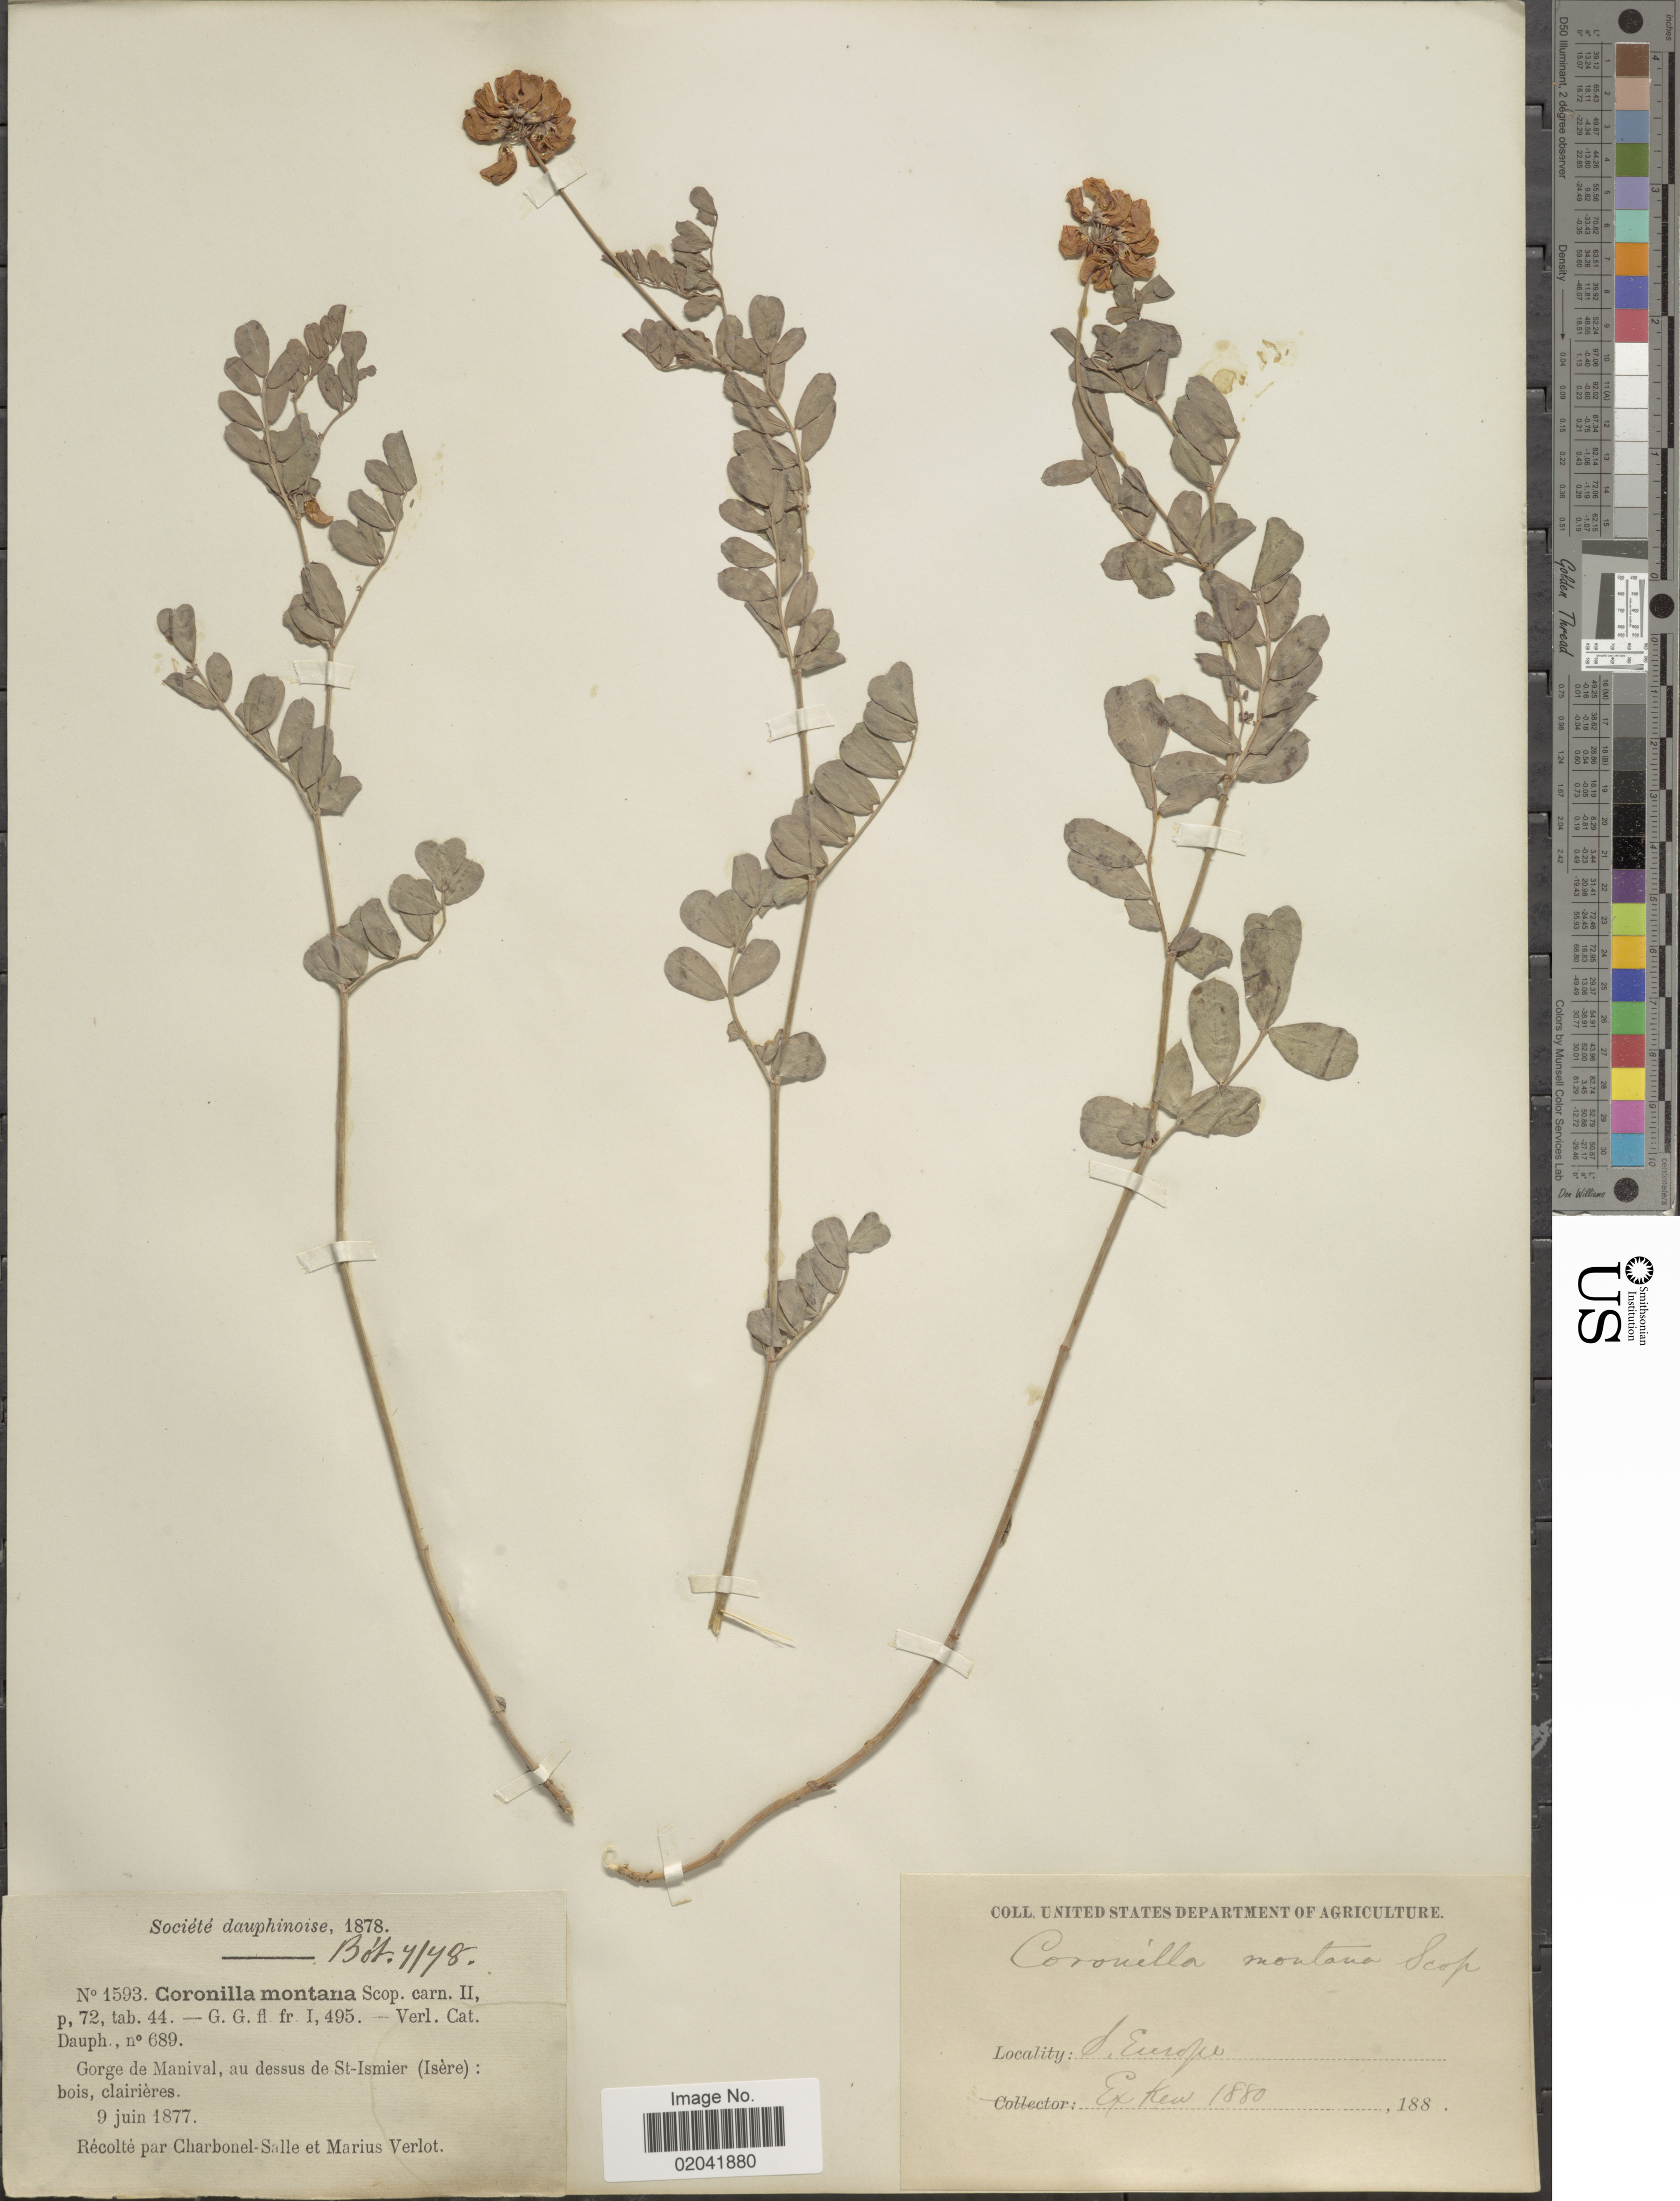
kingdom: Plantae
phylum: Tracheophyta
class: Magnoliopsida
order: Fabales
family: Fabaceae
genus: Coronilla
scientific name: Coronilla montana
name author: Scop.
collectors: Charbonel-Salle & M. Verlot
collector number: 1593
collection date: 1877-06-09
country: France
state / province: Auvergne-Rhône-Alpes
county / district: Isère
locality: Europe, Gorge de Manival, au dessus de St-Ismier (Isère): bois, clairières